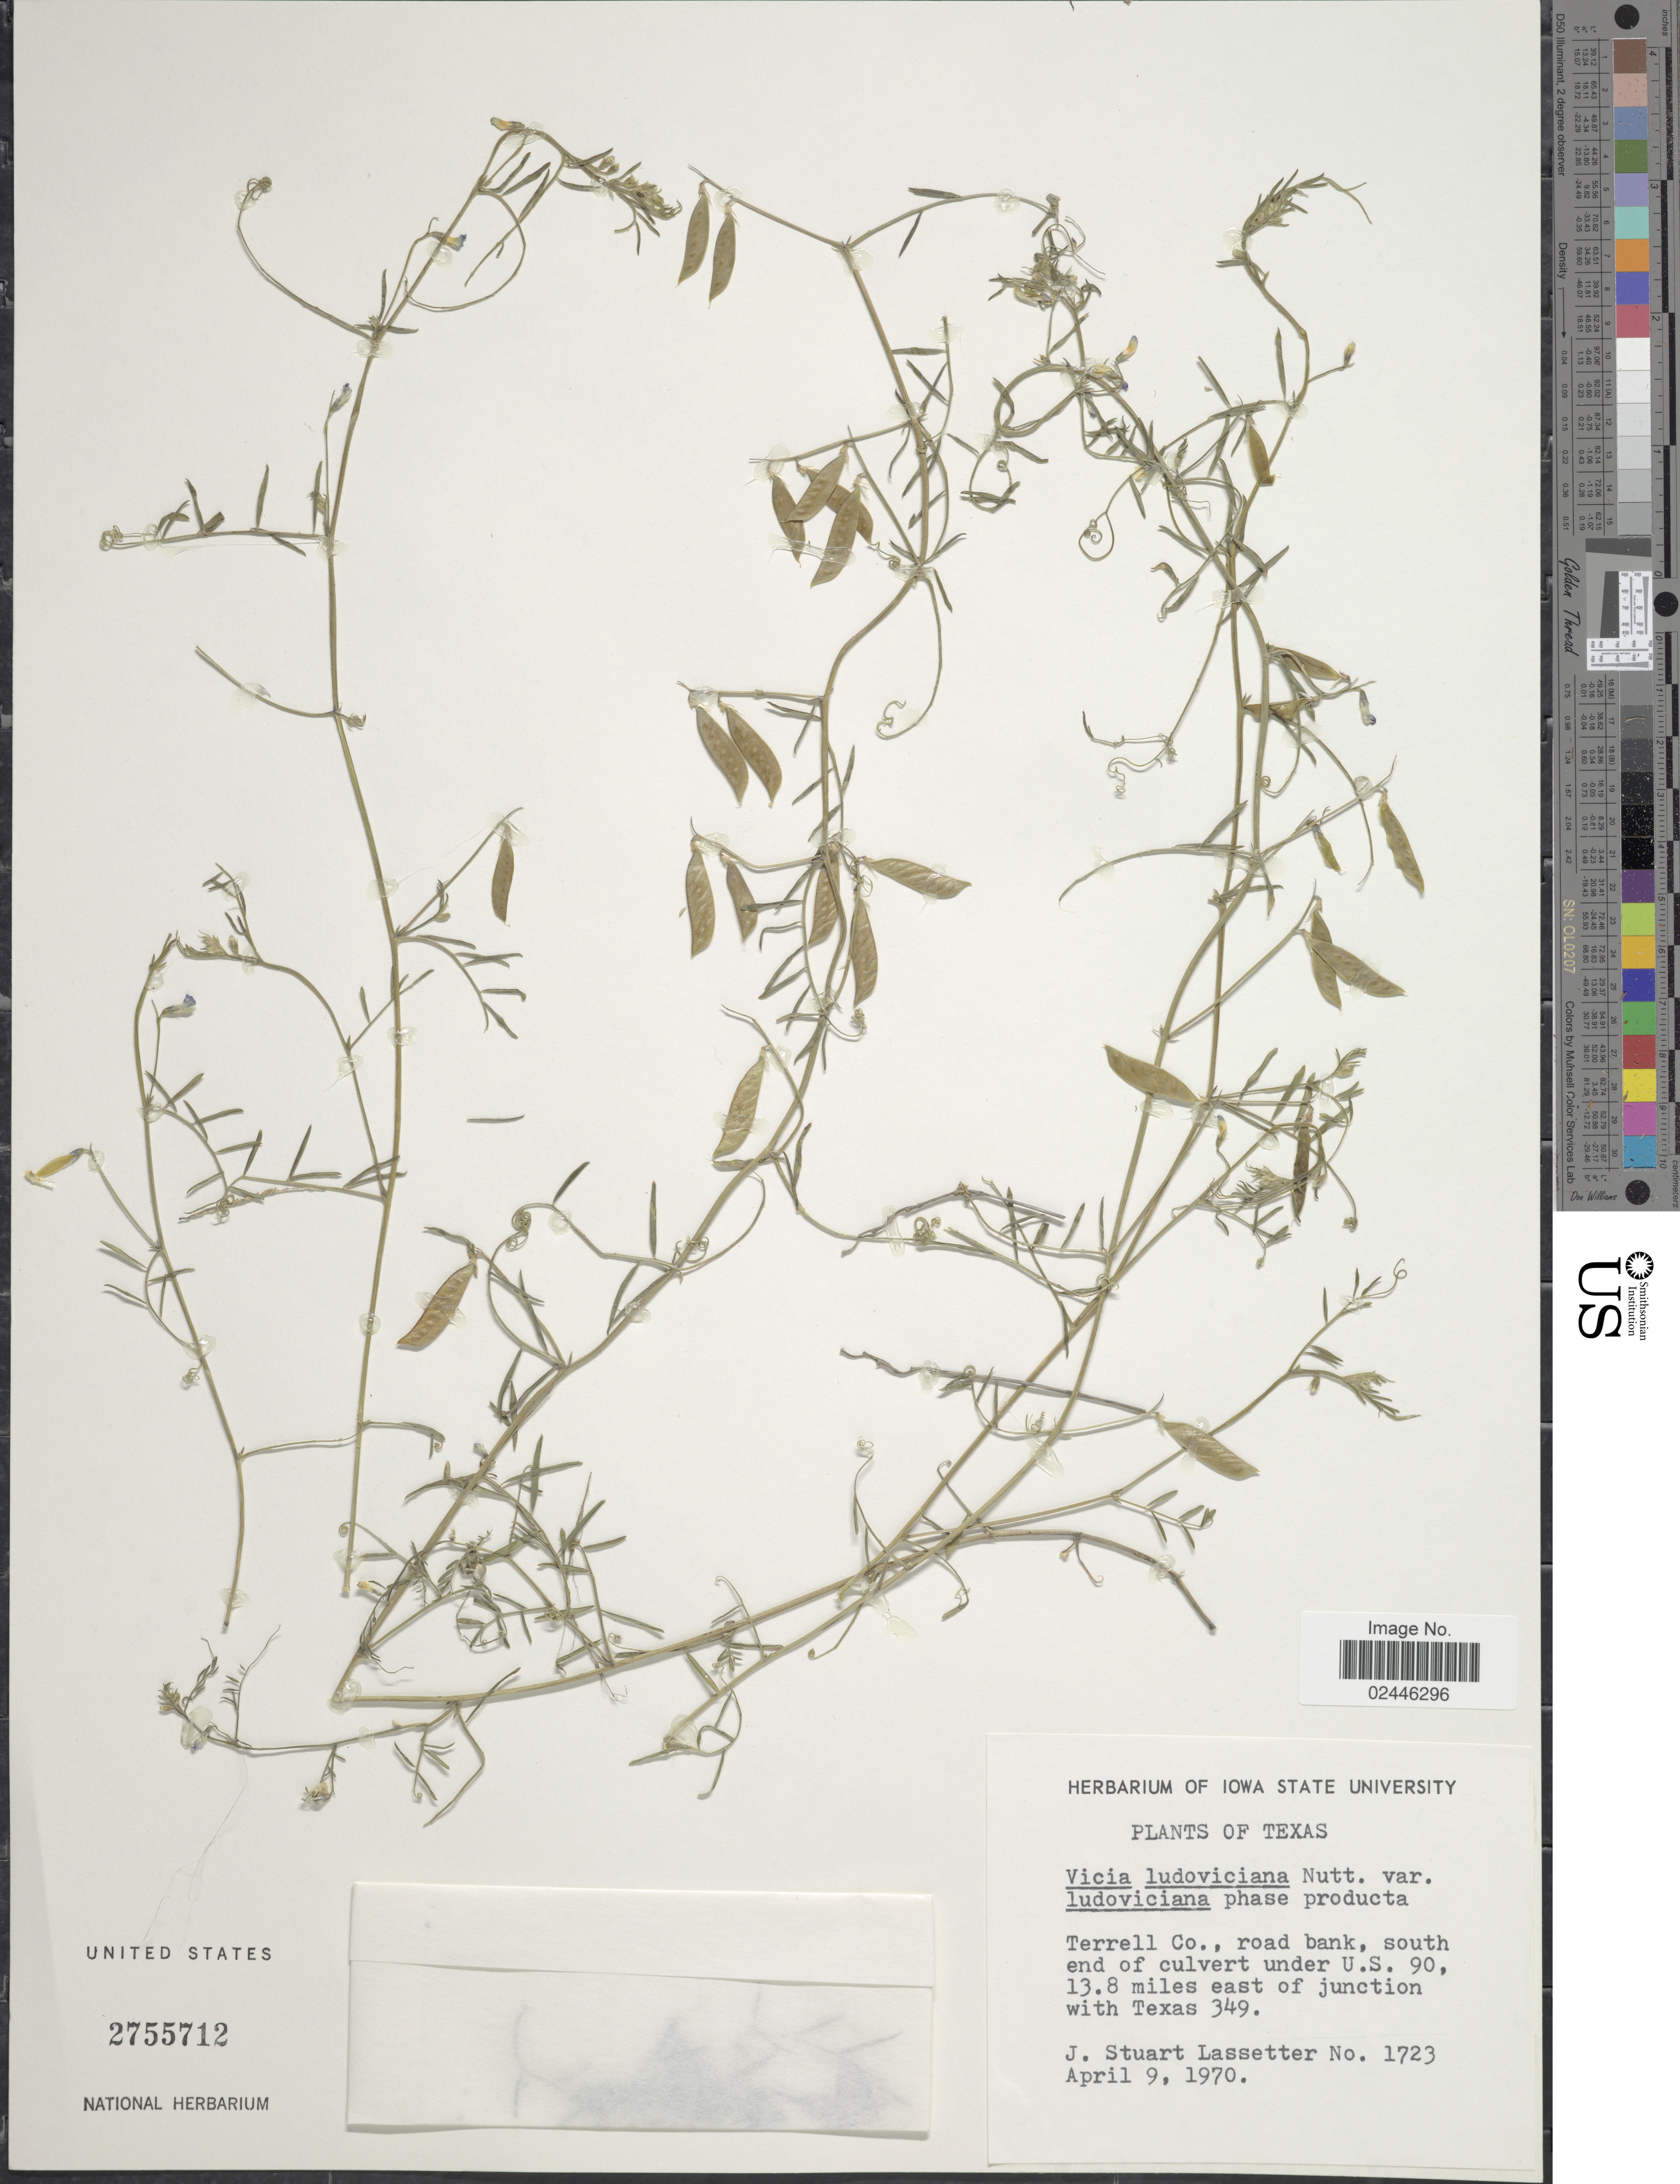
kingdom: Plantae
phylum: Tracheophyta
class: Magnoliopsida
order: Fabales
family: Fabaceae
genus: Vicia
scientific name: Vicia ludoviciana var. ludoviciana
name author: Nutt. ex Torr. & A. Gray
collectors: J. Lassetter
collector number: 1723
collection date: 1970-04-09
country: United States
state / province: Texas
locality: Terrell Co., south end of culvert under U.S. 90, 13.8 miles east of junction with Texas 349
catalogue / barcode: US 2755712